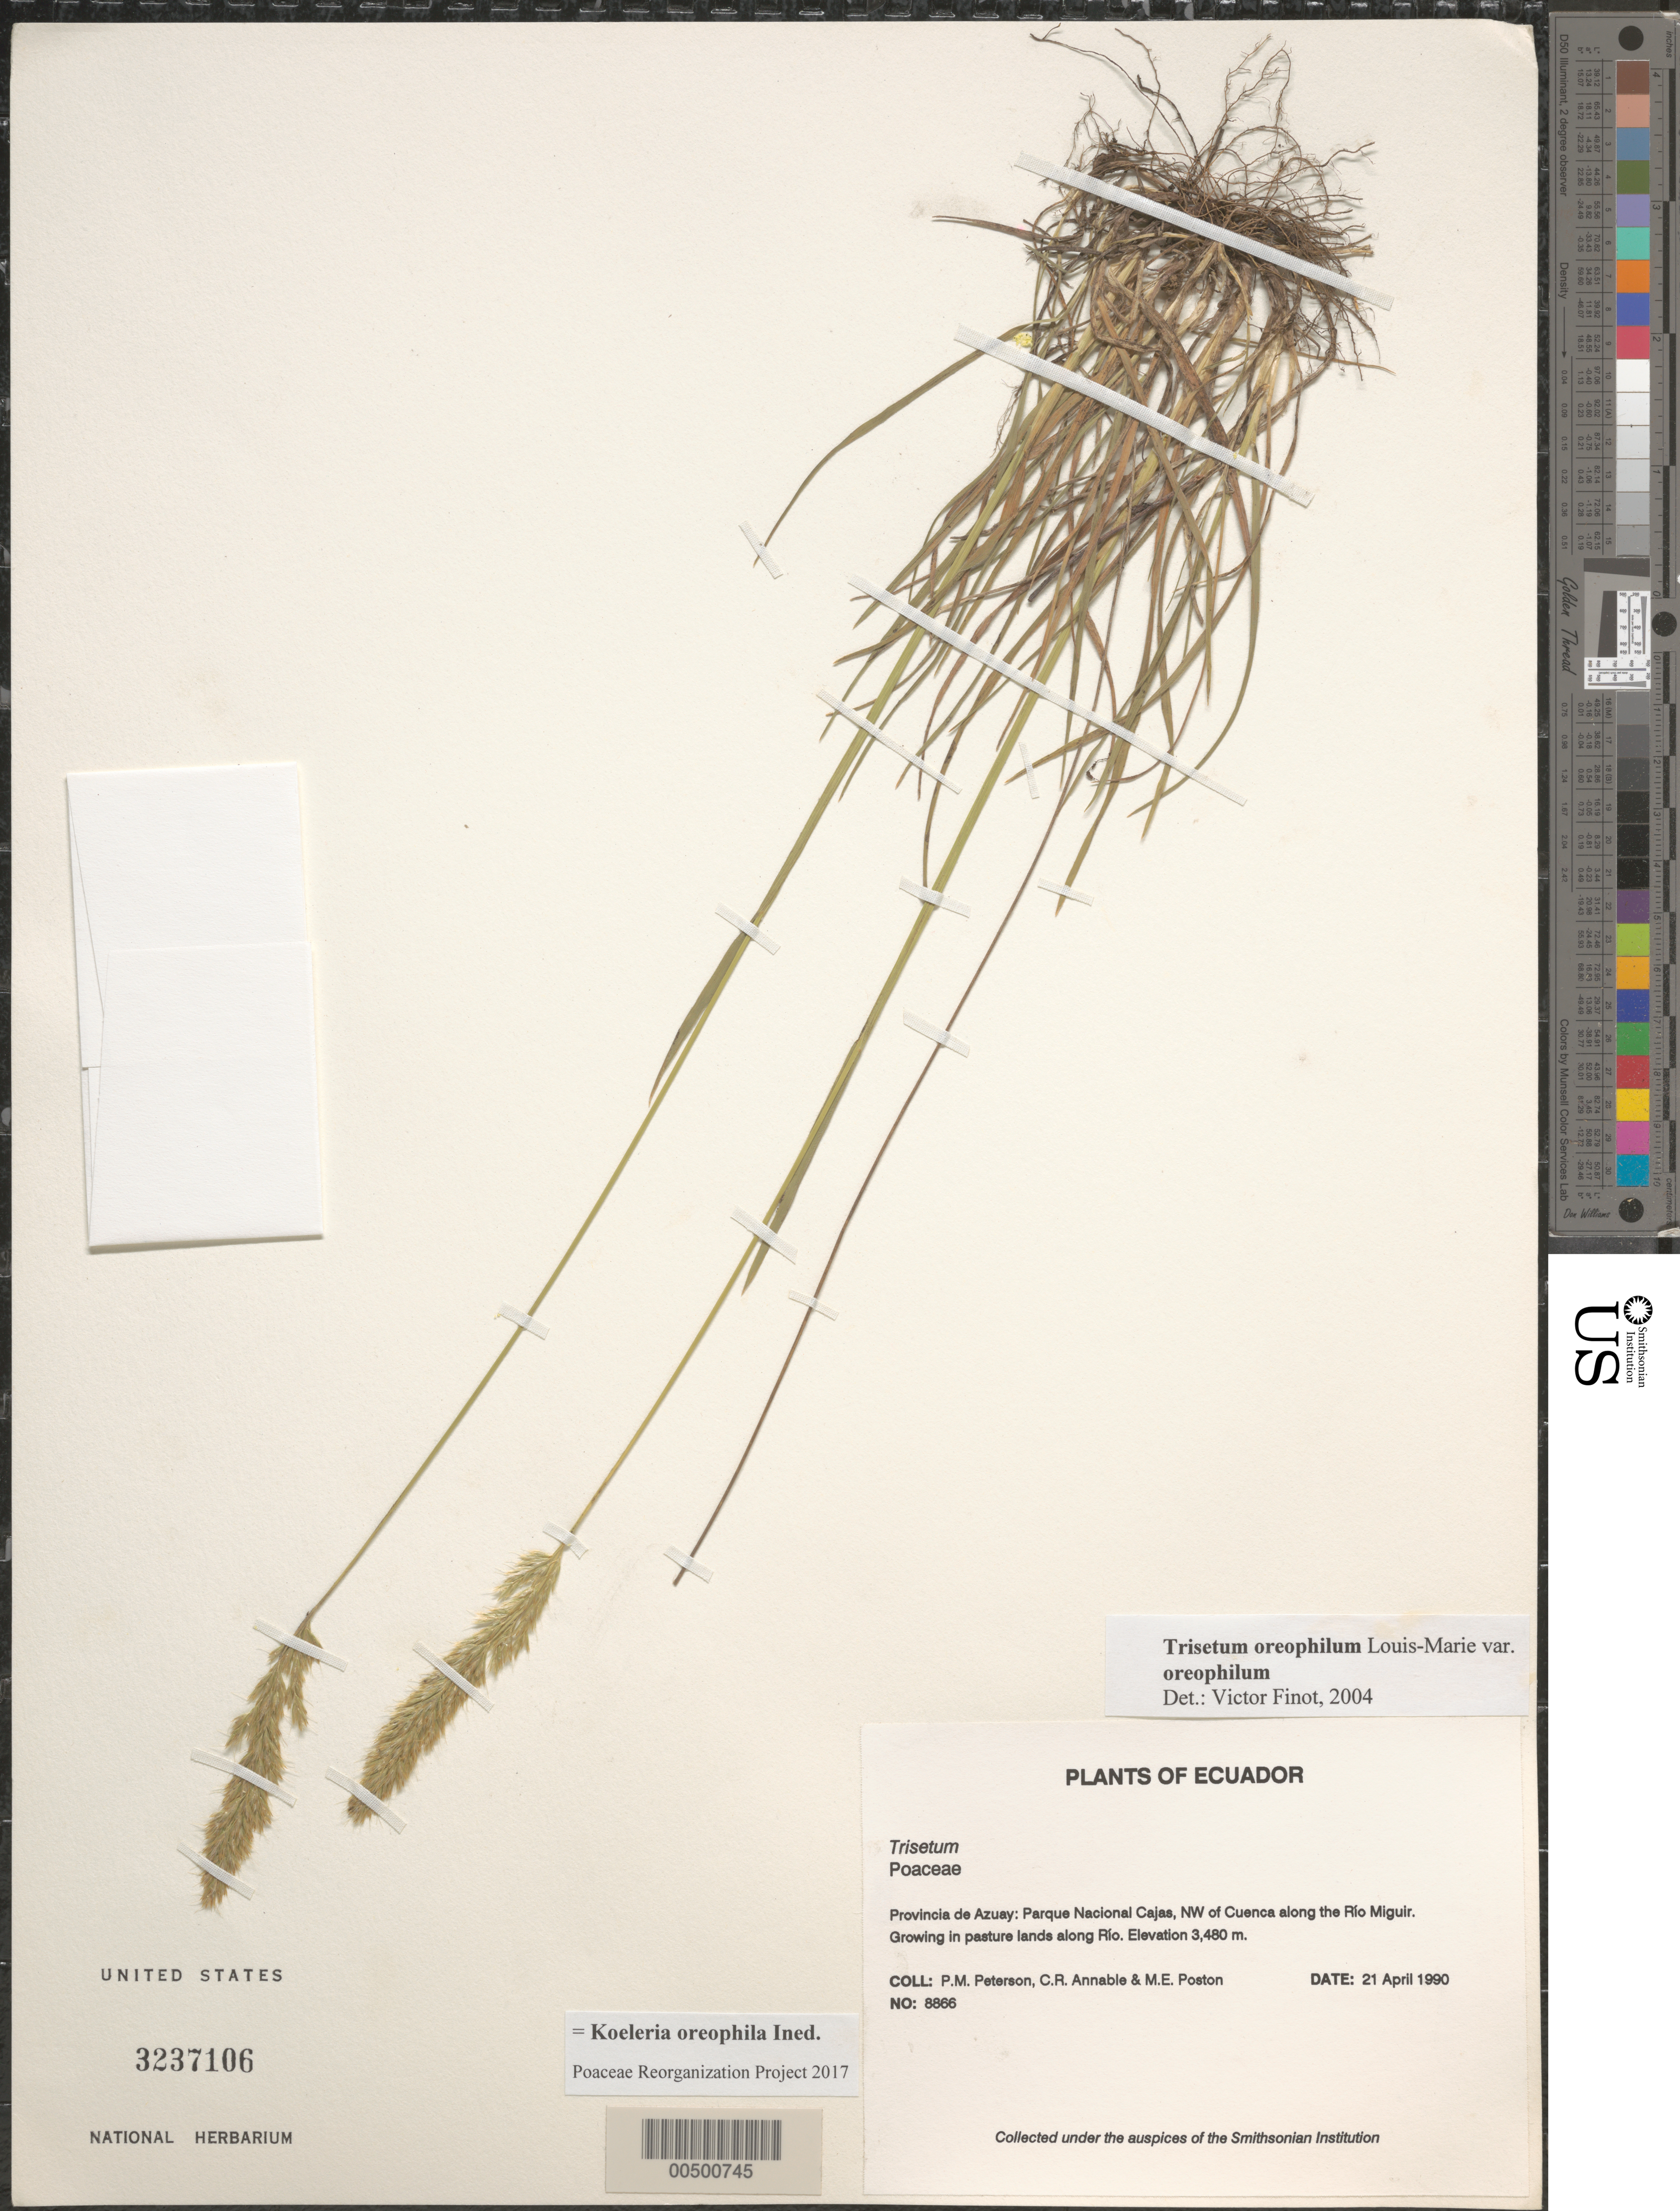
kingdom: Plantae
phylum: Tracheophyta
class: Liliopsida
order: Poales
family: Poaceae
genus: Koeleria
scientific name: Koeleria oreophila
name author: (Louis-Marie) Barberá et al.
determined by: Poaceae Reorganization Project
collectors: P. M. Peterson, C. R. Annable & M. Poston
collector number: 08866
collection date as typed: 21 Apr 1990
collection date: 1990-04-21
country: Ecuador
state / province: Azuay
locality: Parque Nacional Cajas, NW ofCuenca along the Rio Miguir.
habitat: Growing in pasture lands along Rio.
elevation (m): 3480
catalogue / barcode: US 3237106